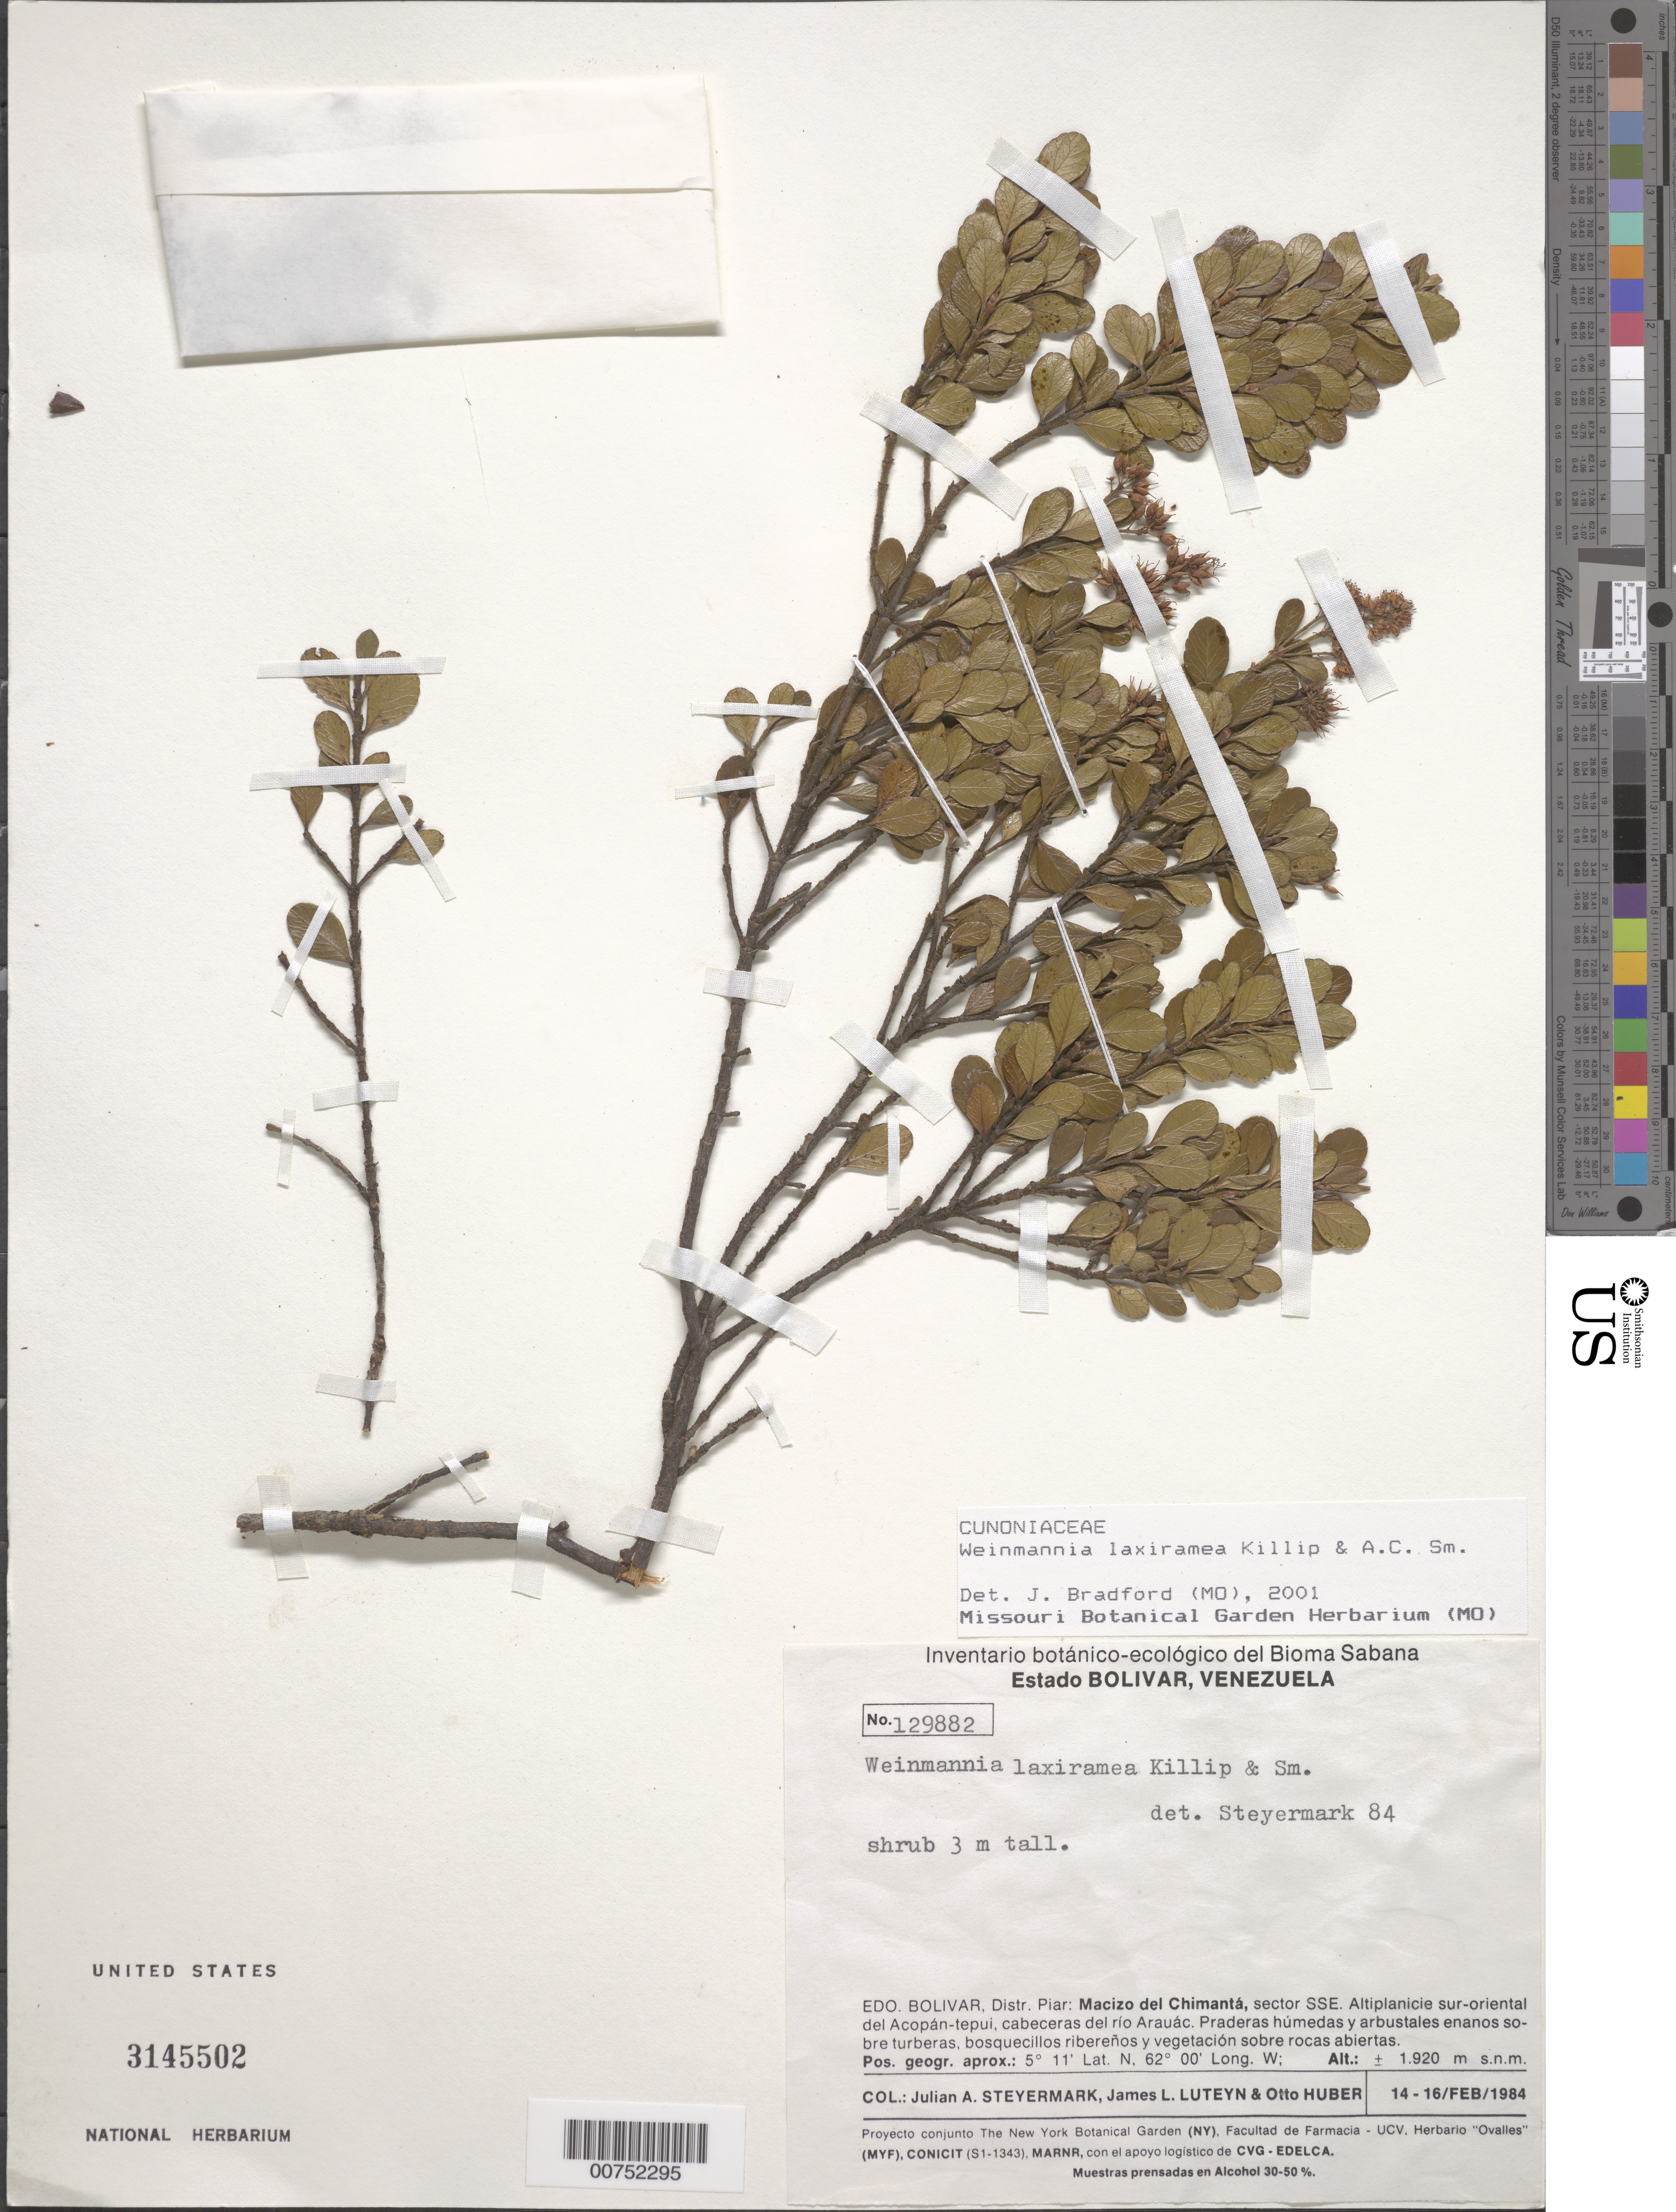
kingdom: Plantae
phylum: Tracheophyta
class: Magnoliopsida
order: Oxalidales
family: Cunoniaceae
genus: Weinmannia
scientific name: Weinmannia laxiramea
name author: Killip & A.C. Sm.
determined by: Bradford, J. C.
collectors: J. Steyermark, J. L. Luteyn & O. Huber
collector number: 129882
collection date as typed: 14-Feb-84 to 16-Feb-84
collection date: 1984-02-14/1984-02-16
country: Venezuela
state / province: Bolívar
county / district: Piar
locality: Macizo del Chimantá, sector SSE. Altiplanicie sur-oriental del Acopán-tepuí, cabeceras del río Arauác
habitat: Border of Bonnetia roraime thickets along stream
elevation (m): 1920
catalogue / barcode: US 3145502